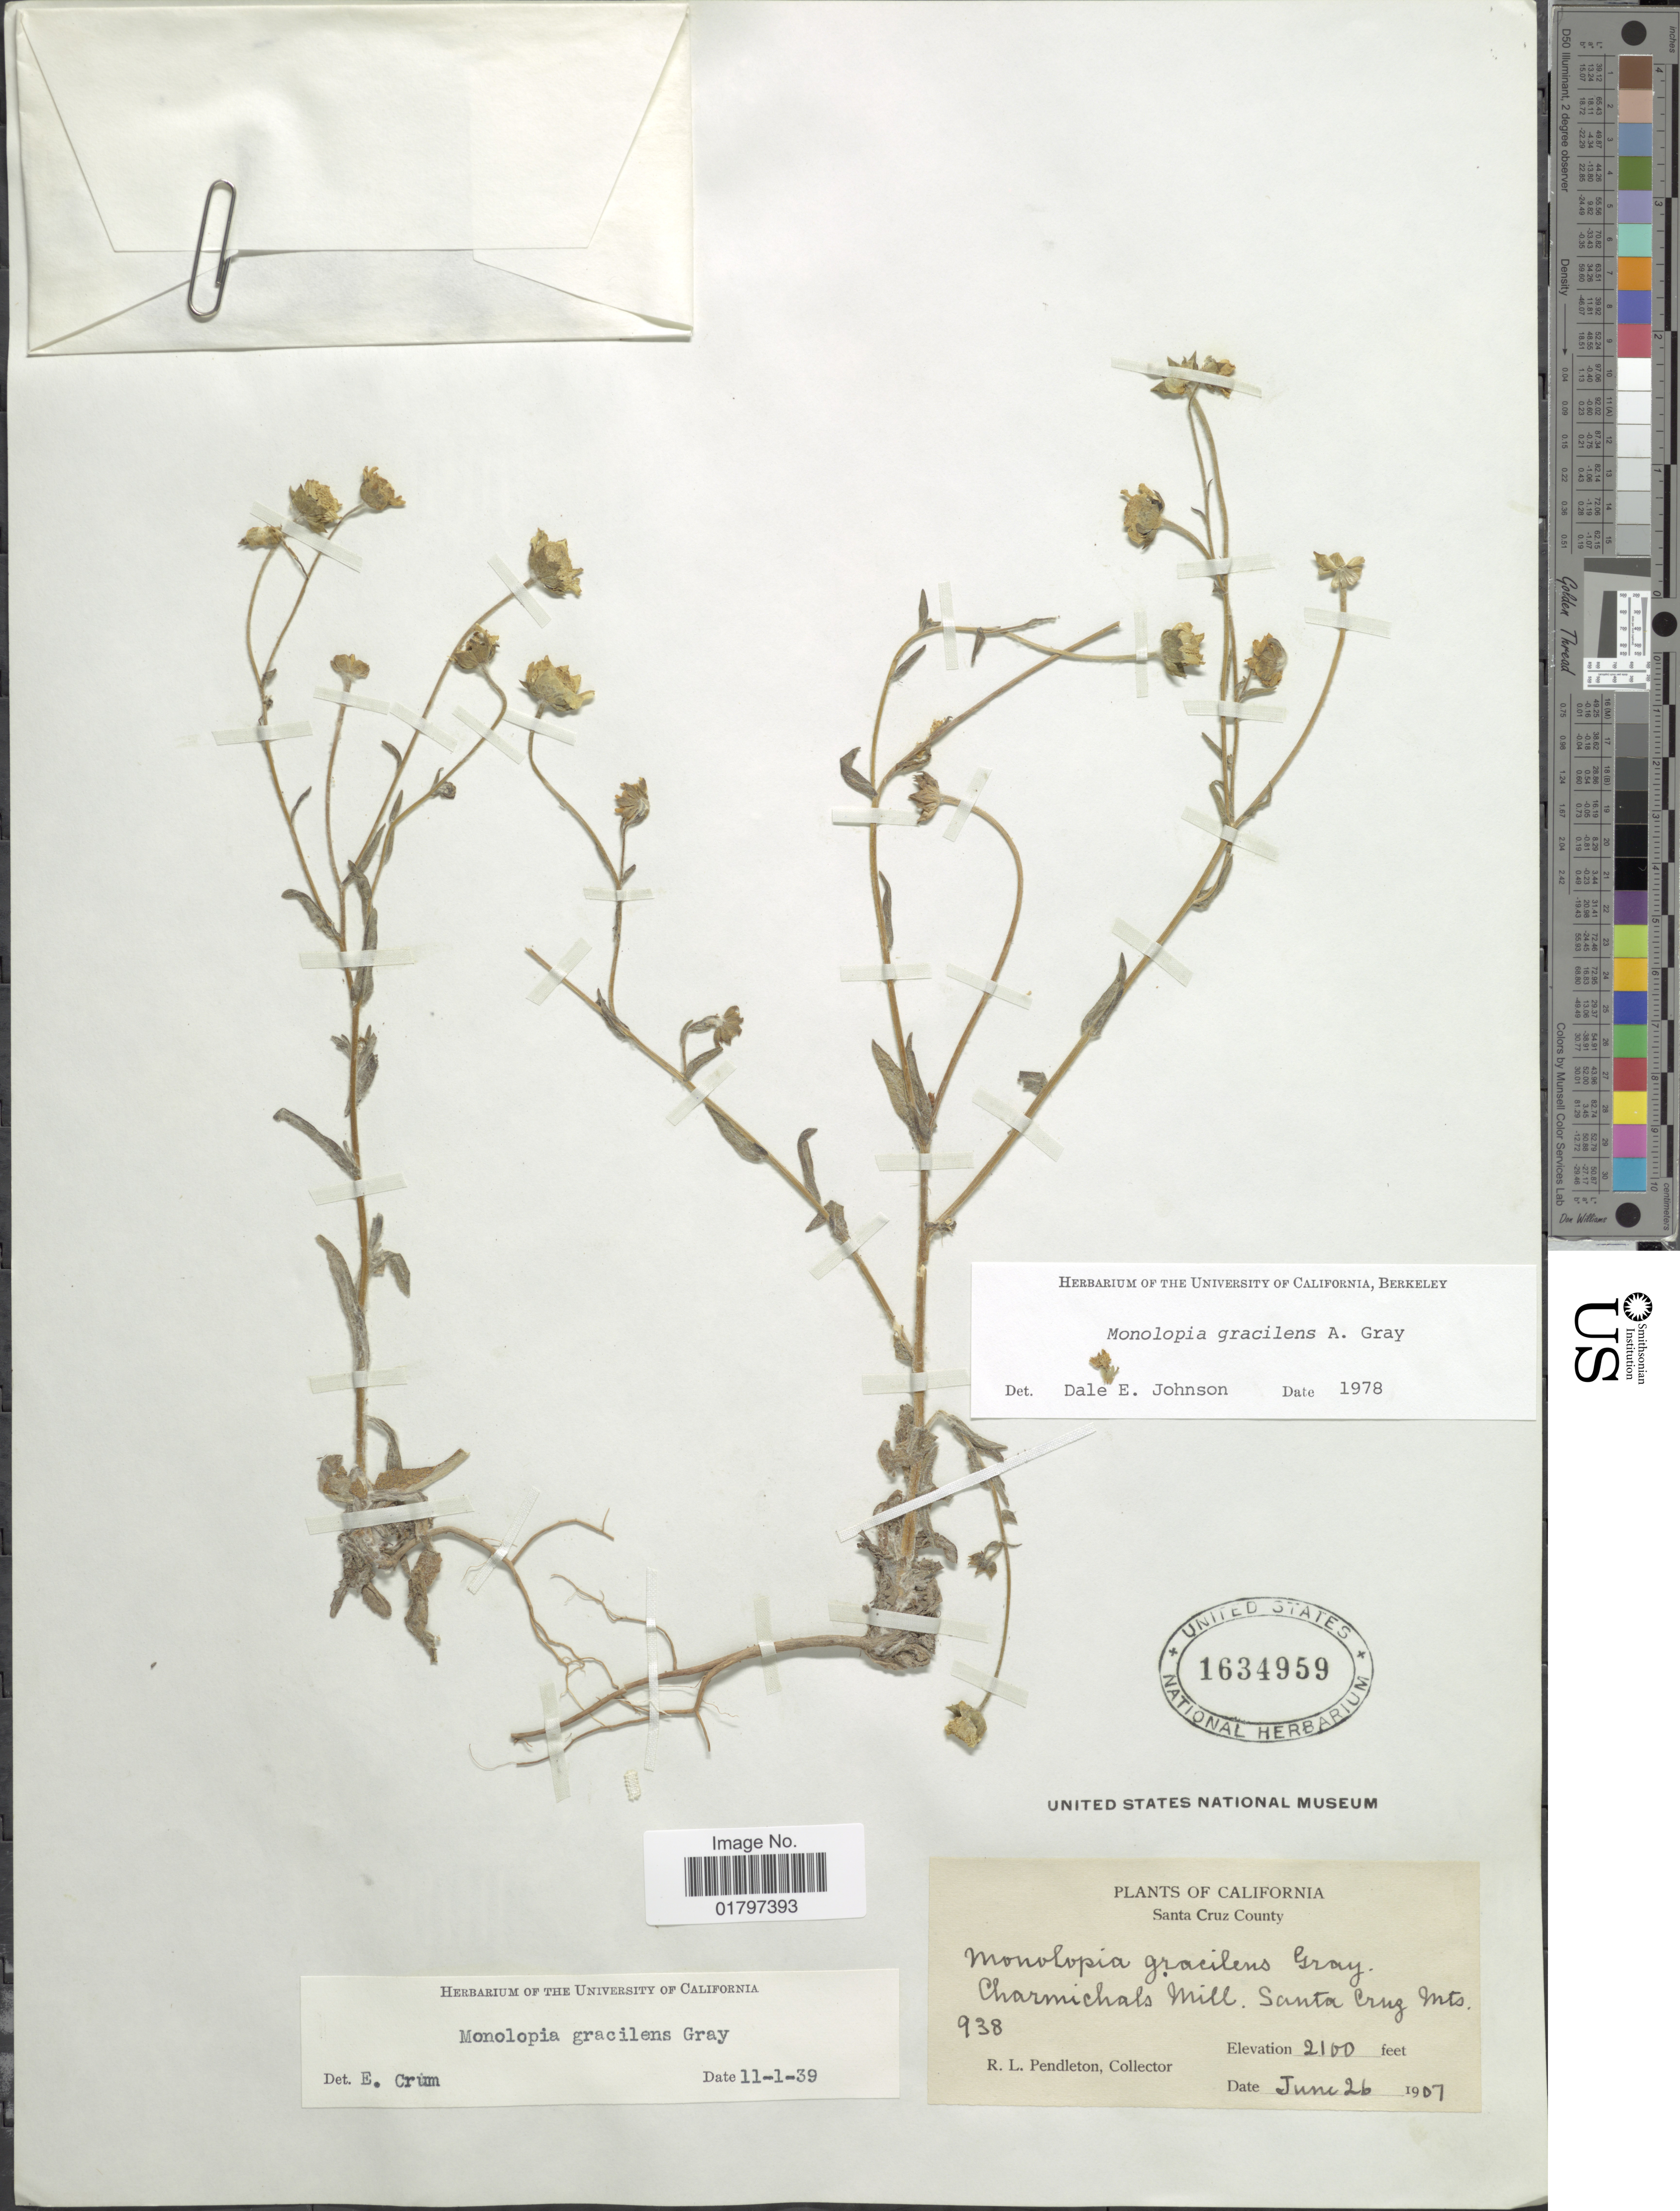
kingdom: Plantae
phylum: Tracheophyta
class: Magnoliopsida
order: Asterales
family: Asteraceae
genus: Monolopia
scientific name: Monolopia gracilens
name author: A. Gray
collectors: R. Pendleton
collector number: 938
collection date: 1907-06-26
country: United States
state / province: California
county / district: Santa Cruz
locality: Santa Cruz County. Charmichals Mill. Santa Cruz Mts.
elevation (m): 640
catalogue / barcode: US 1634959